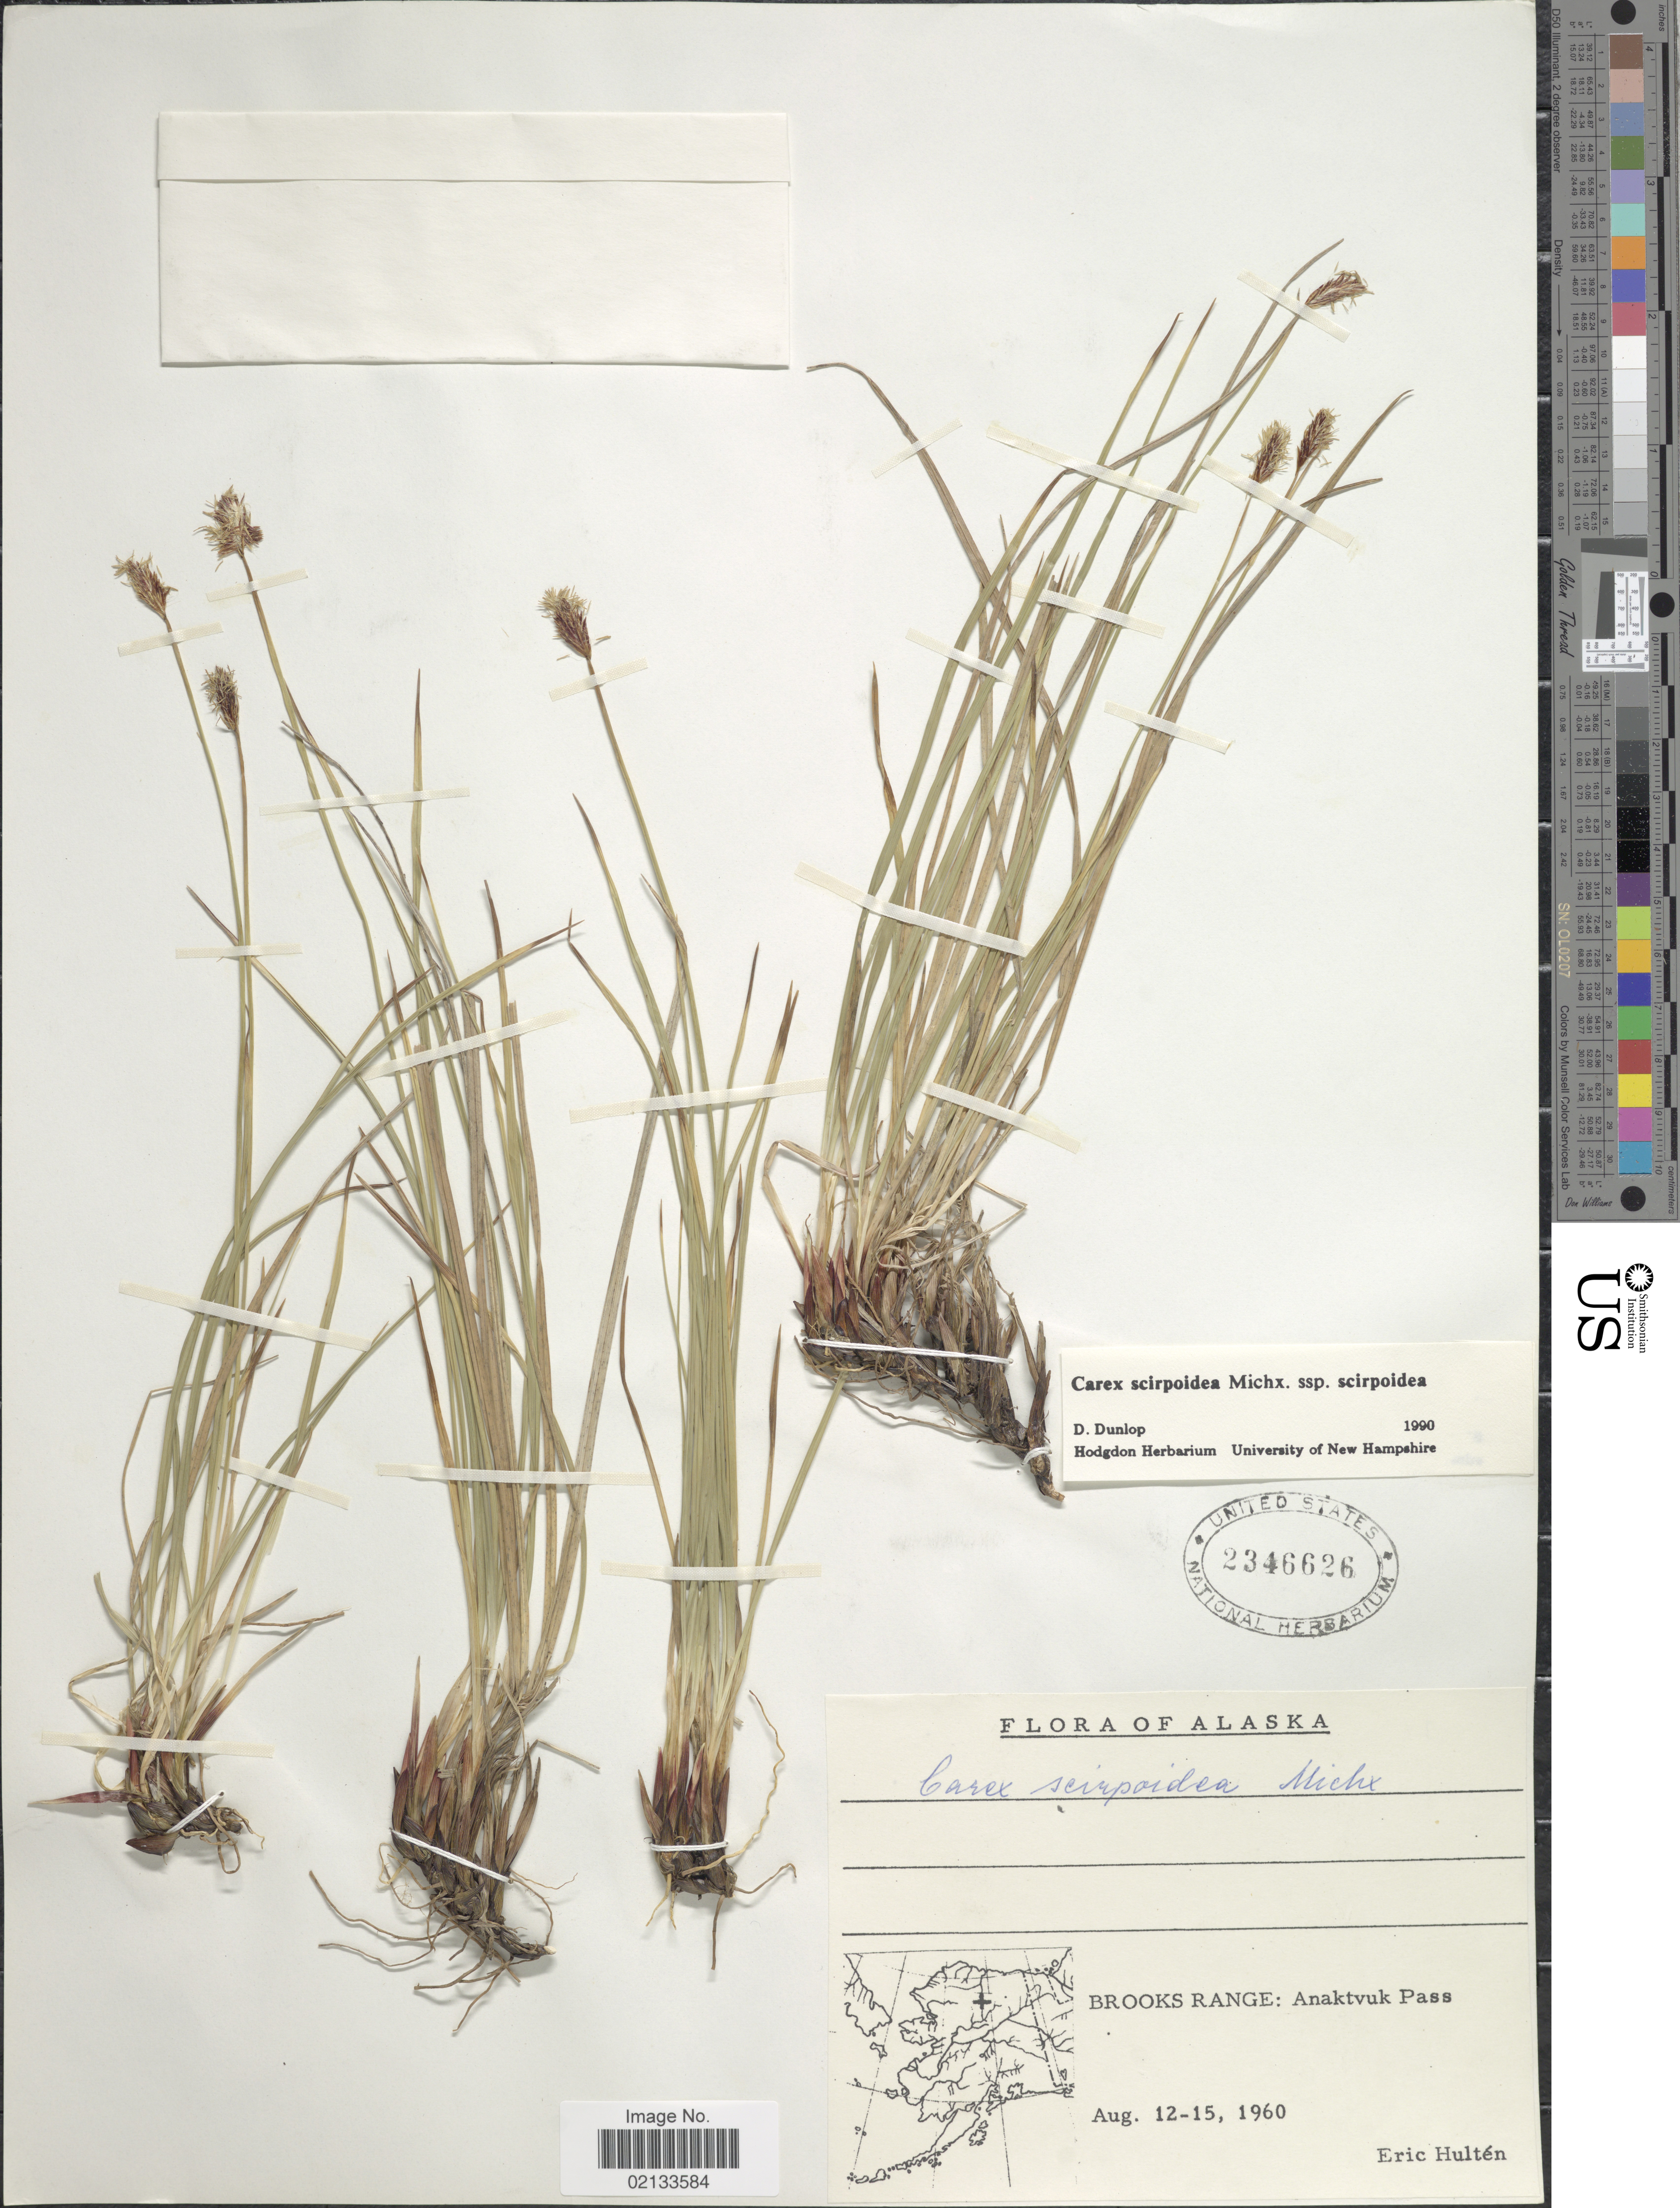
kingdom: Plantae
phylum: Tracheophyta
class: Liliopsida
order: Poales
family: Cyperaceae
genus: Carex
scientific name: Carex scirpoidea subsp. scirpoidea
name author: Michx.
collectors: E. G. Hultén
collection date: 1960-08-12/1960-08-15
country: United States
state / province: Alaska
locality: Brooks Range: Anaktuvuk Pass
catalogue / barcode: US 2346626